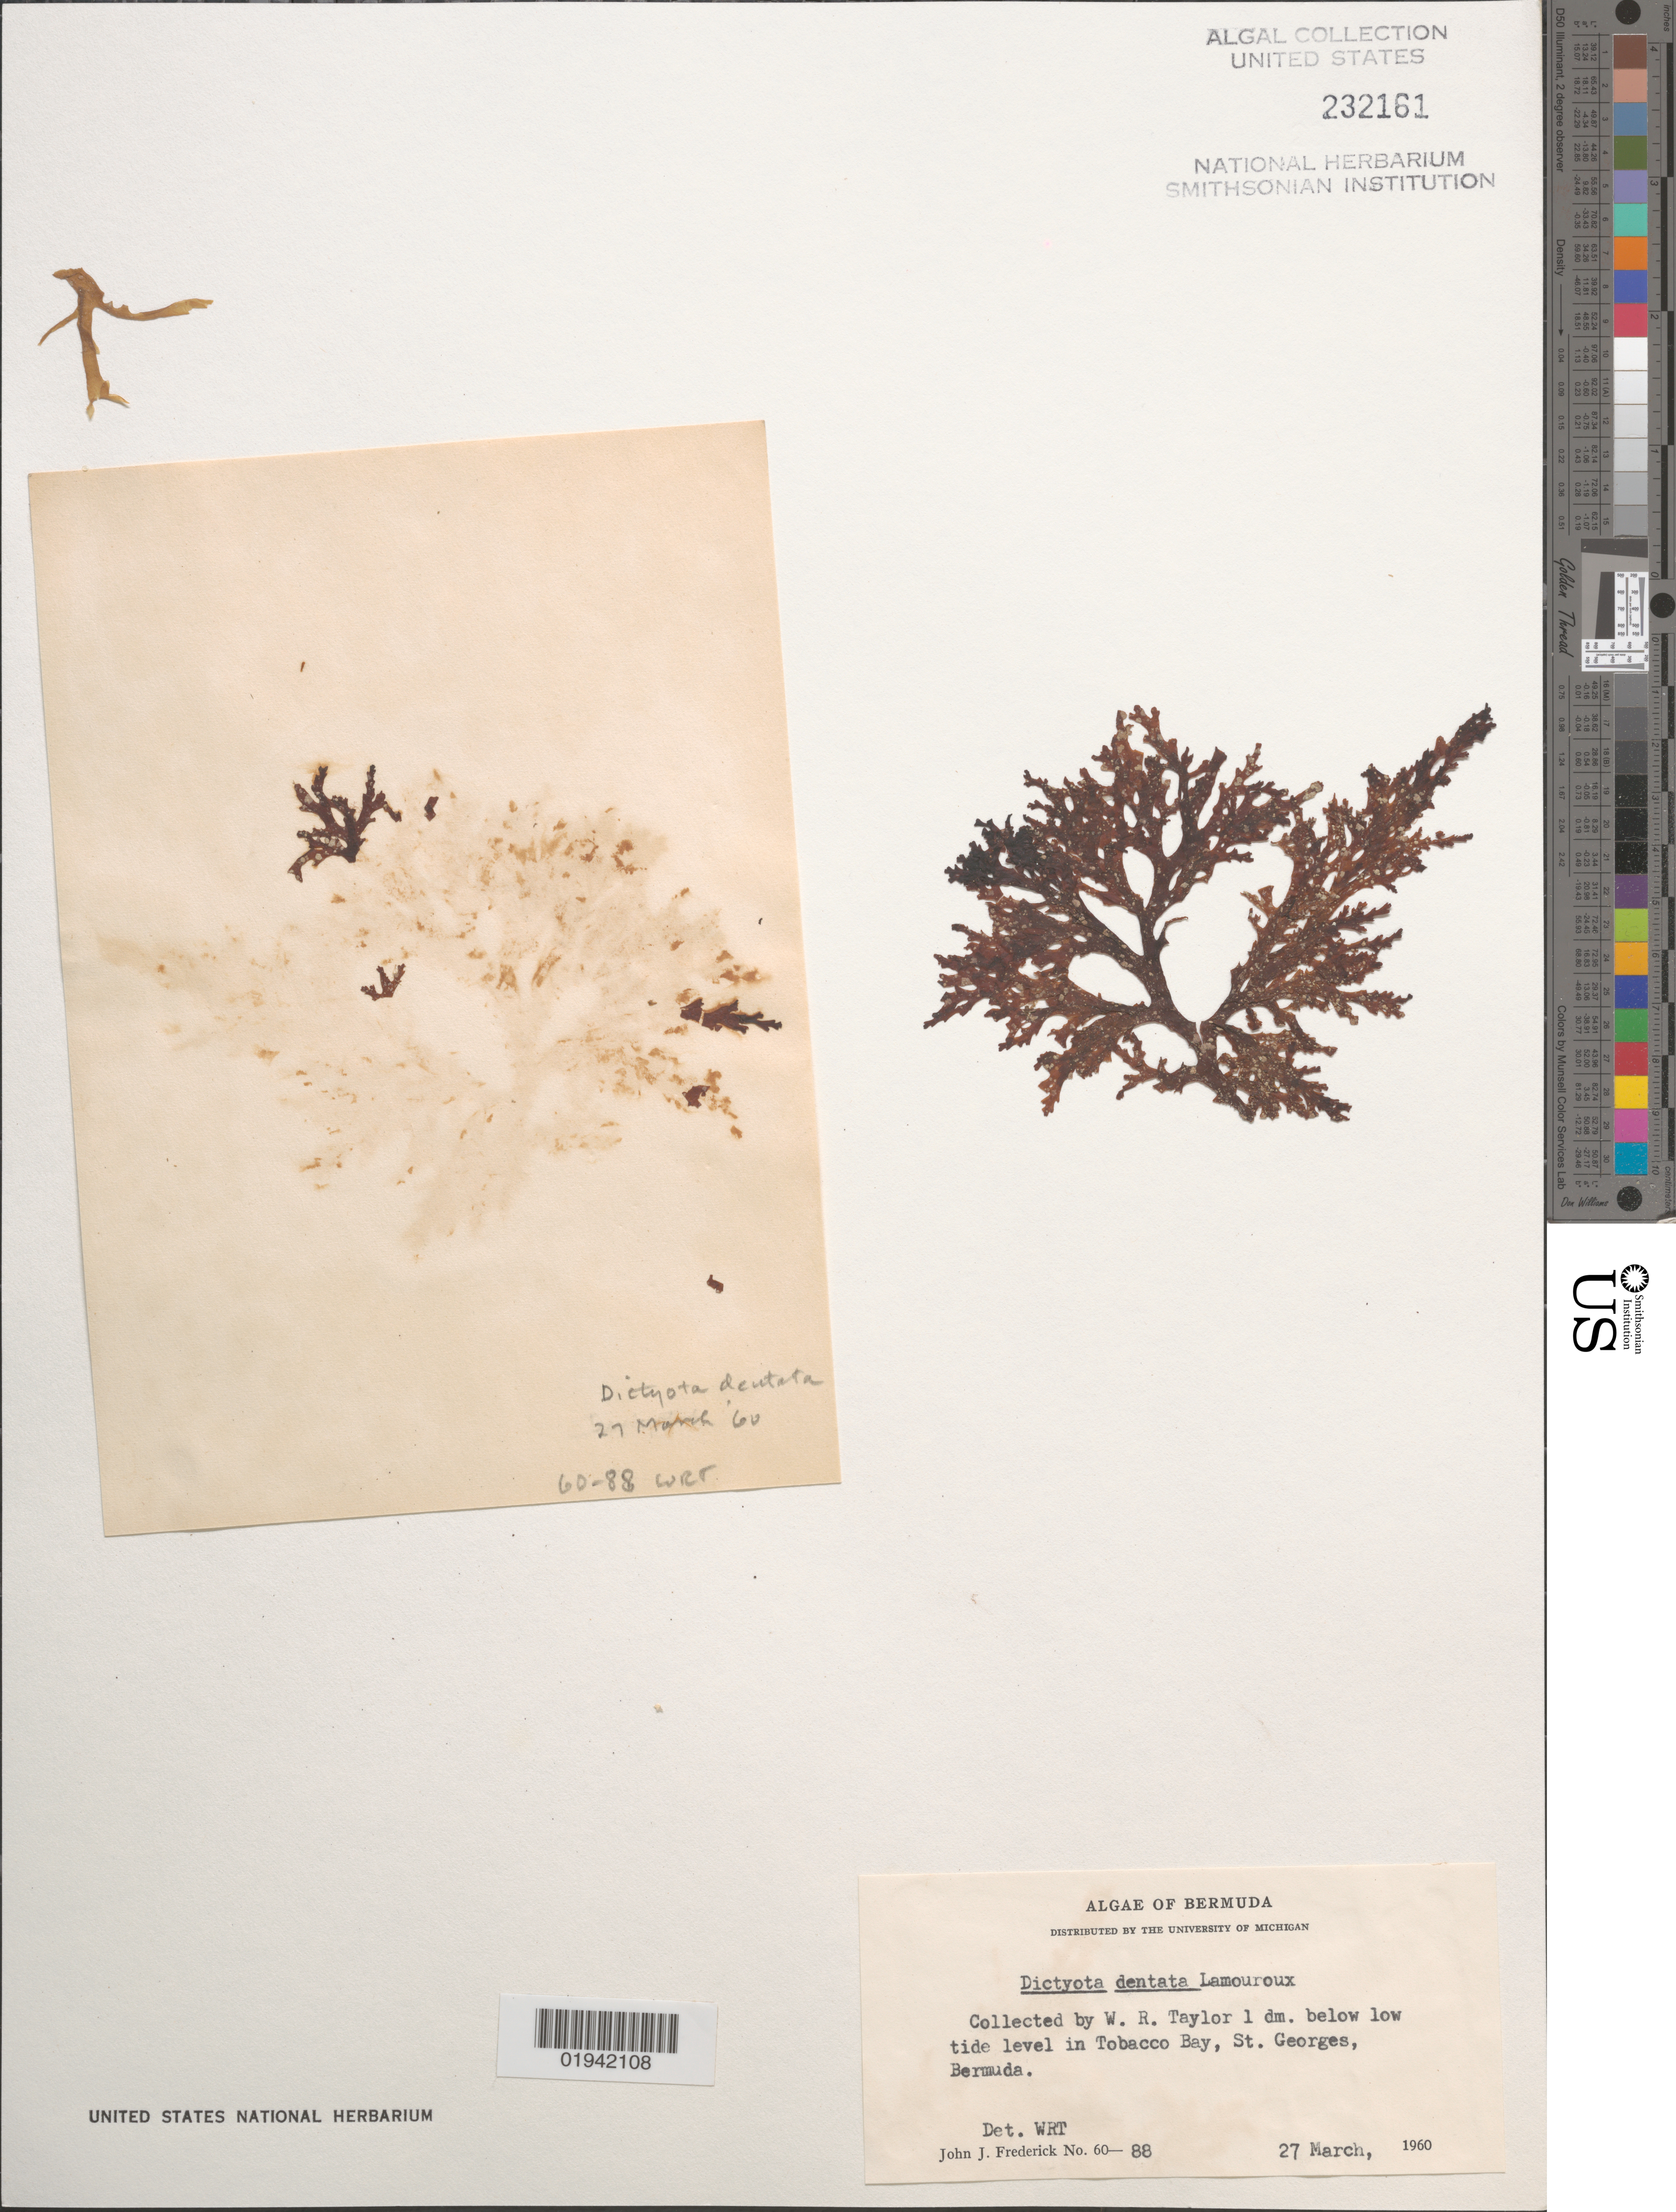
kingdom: Chromista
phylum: Ochrophyta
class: Phaeophyceae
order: Dictyotales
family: Dictyotaceae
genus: Dictyota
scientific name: Dictyota mertensii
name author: (C. Mart.) Kütz.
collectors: W. Taylor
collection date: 1960-03-27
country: Bermuda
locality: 1 dm. below low tide level in Tobacco Bay, St. Georges.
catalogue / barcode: US 232161